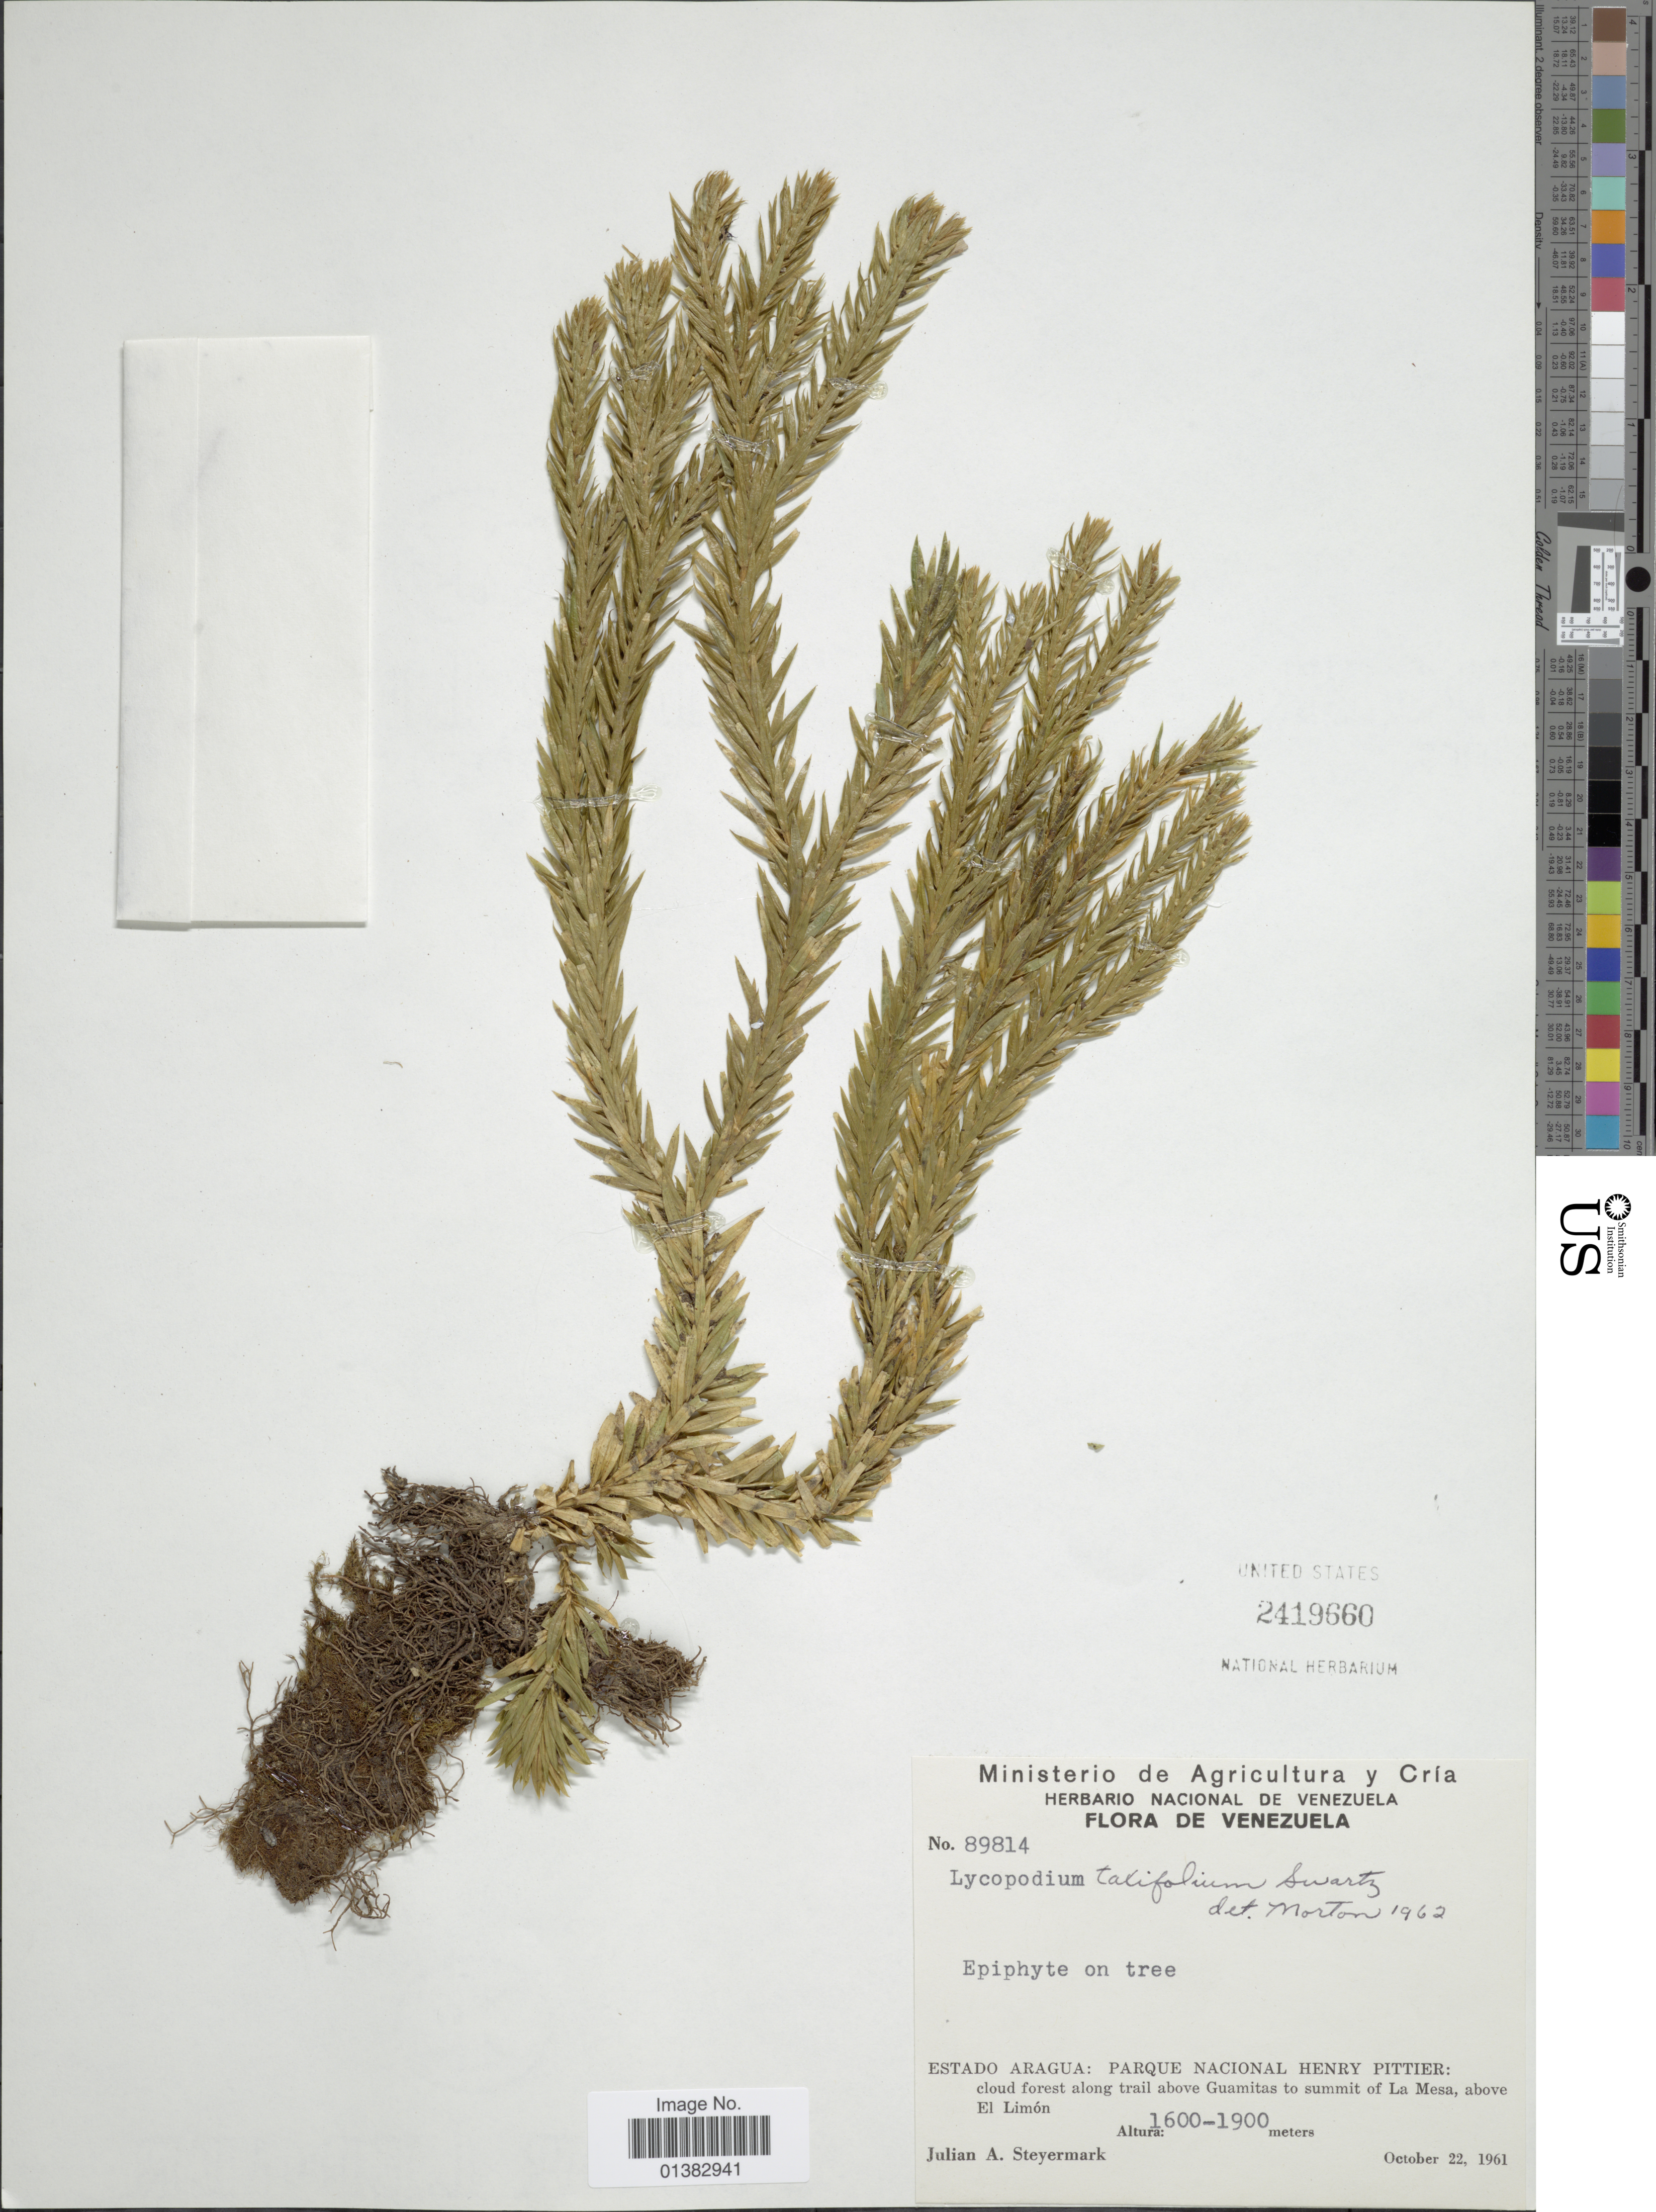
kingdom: Plantae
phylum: Tracheophyta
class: Lycopodiopsida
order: Lycopodiales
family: Lycopodiaceae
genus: Phlegmariurus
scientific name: Phlegmariurus taxifolius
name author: (Sw.) Á. Löve & D. Löve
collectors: J. Steyermark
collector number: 89814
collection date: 1961-10-22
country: Venezuela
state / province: Aragua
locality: Parque Nacional Henry Pittier: cloud forest along trail above Guamitas to summit of La Mesa, above El Limón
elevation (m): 1600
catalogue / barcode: US 2419660